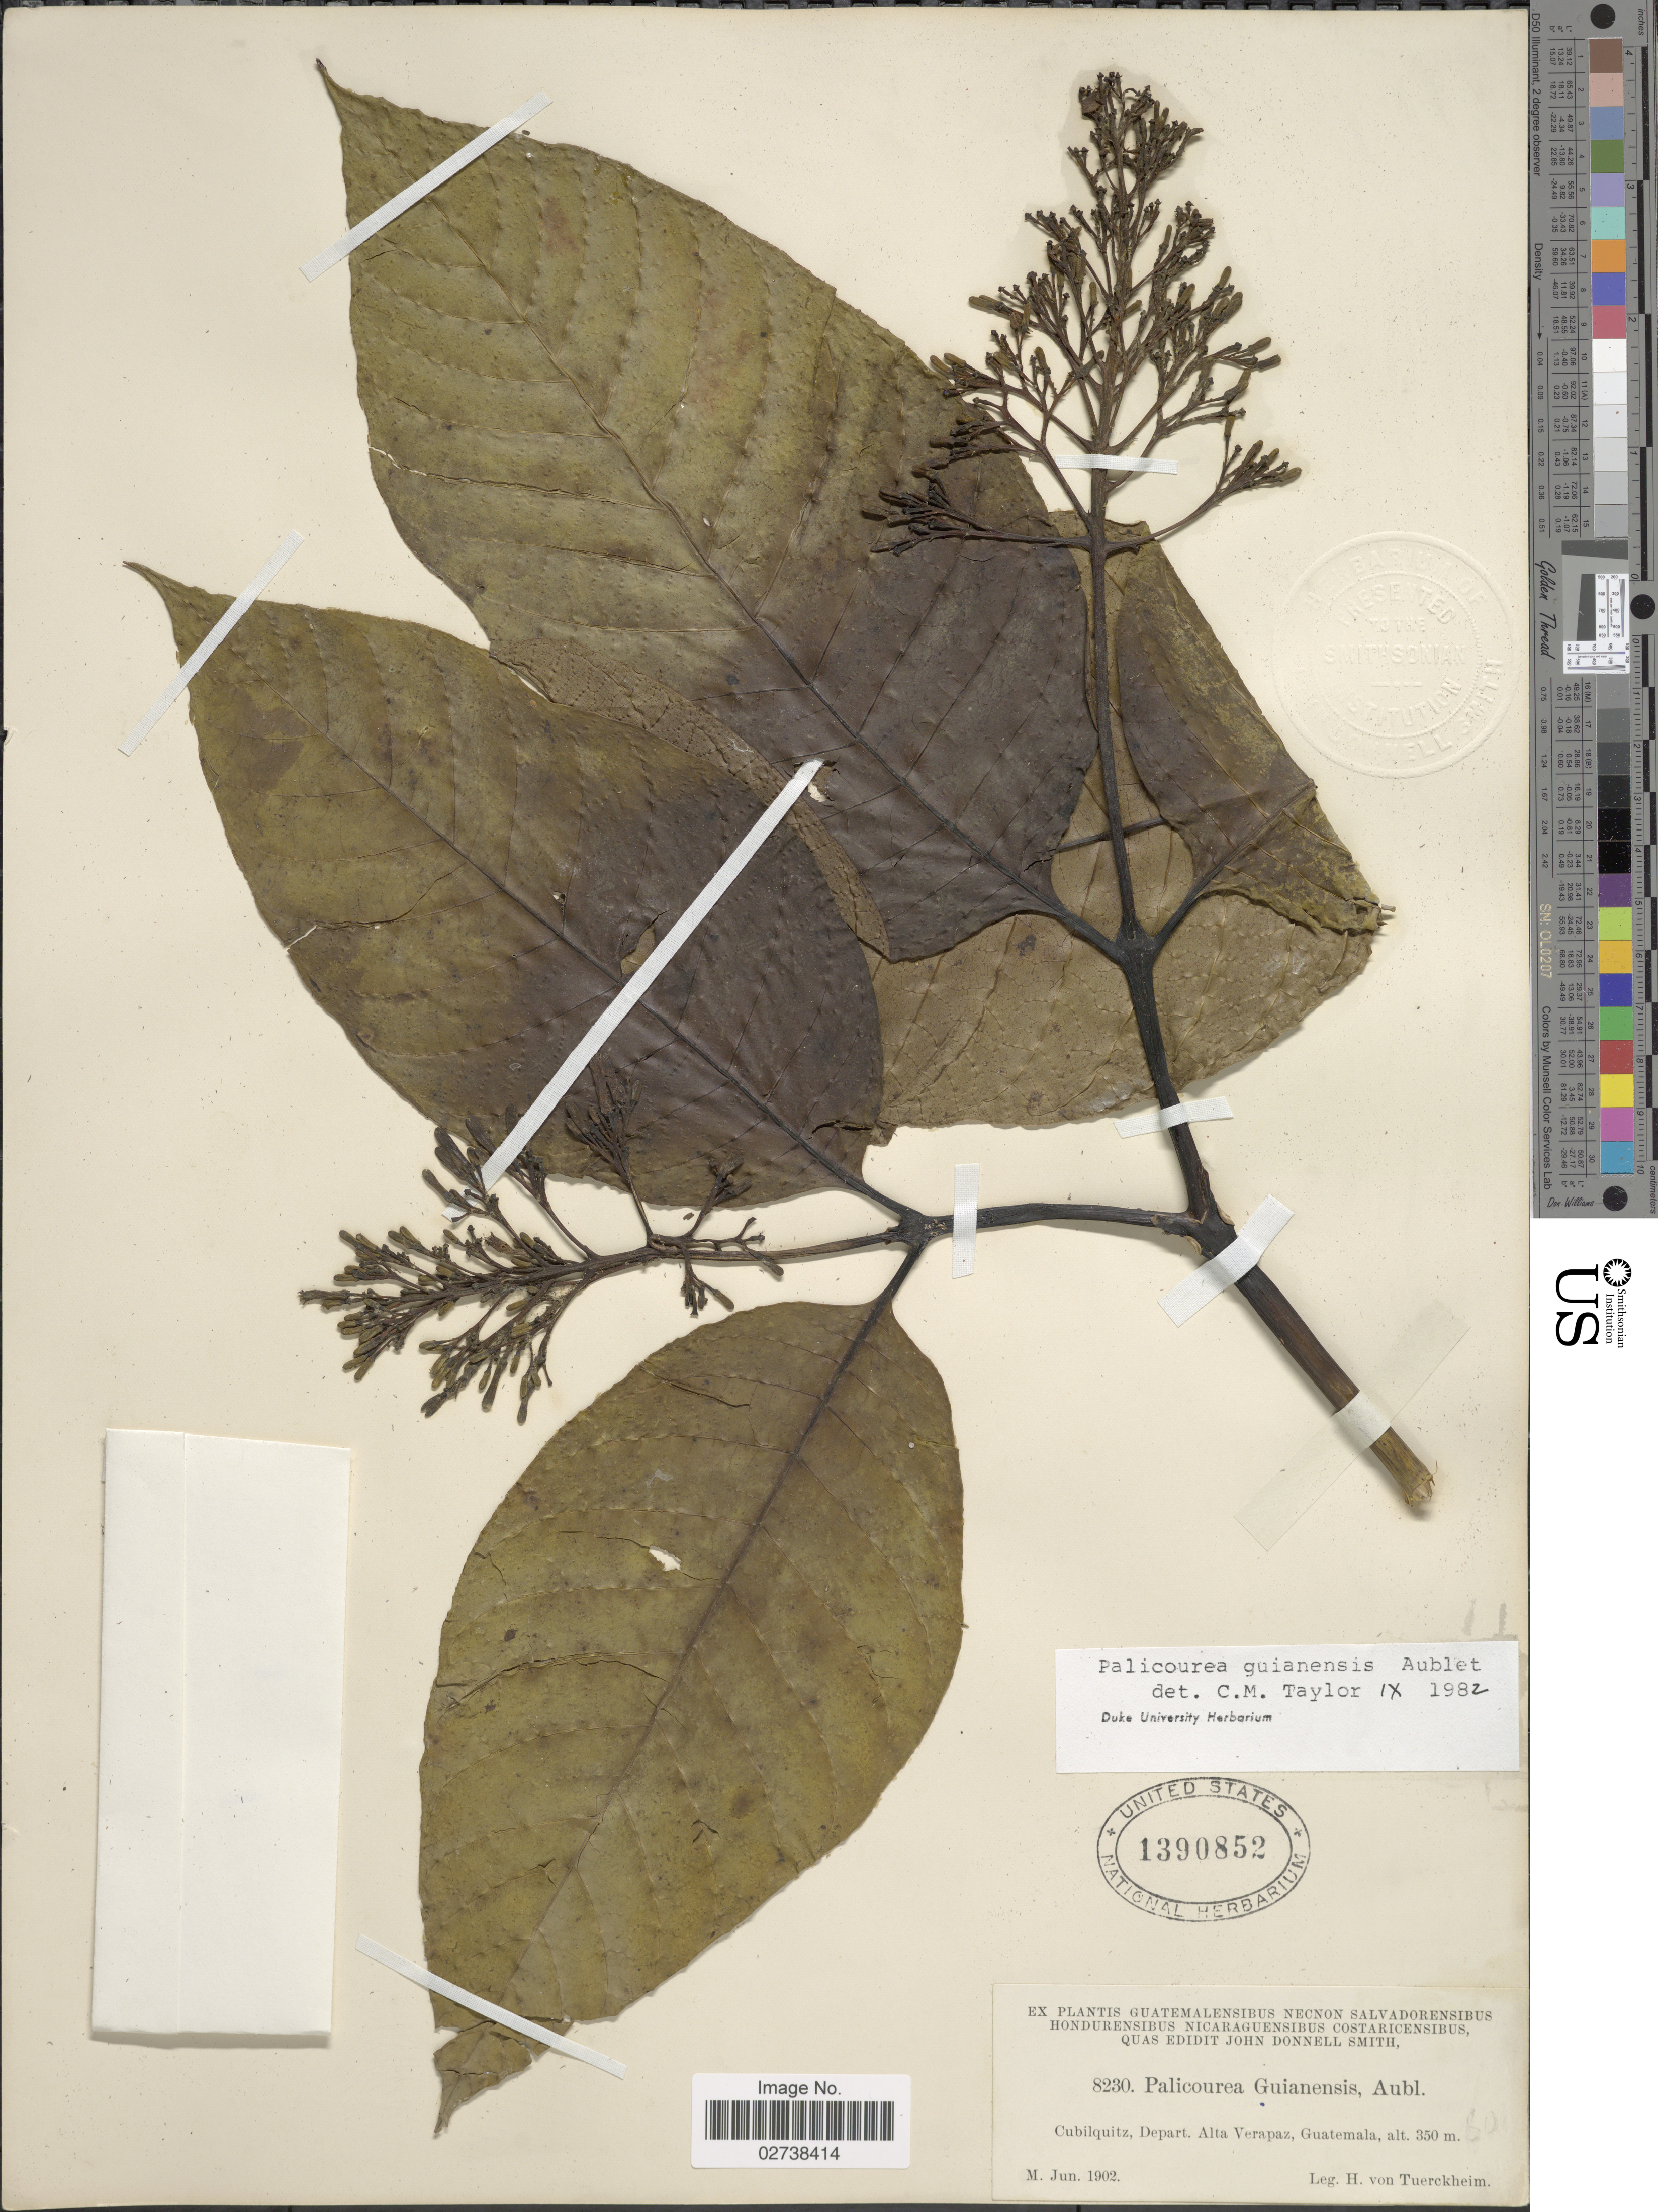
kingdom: Plantae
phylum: Tracheophyta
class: Magnoliopsida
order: Gentianales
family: Rubiaceae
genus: Palicourea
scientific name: Palicourea guianensis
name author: Aubl.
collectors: H. von Türckheim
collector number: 8230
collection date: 1902-06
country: Guatemala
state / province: Alta Verapaz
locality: Cubilquitz, Depart. Alta Verapaz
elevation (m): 350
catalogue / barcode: US 1390852